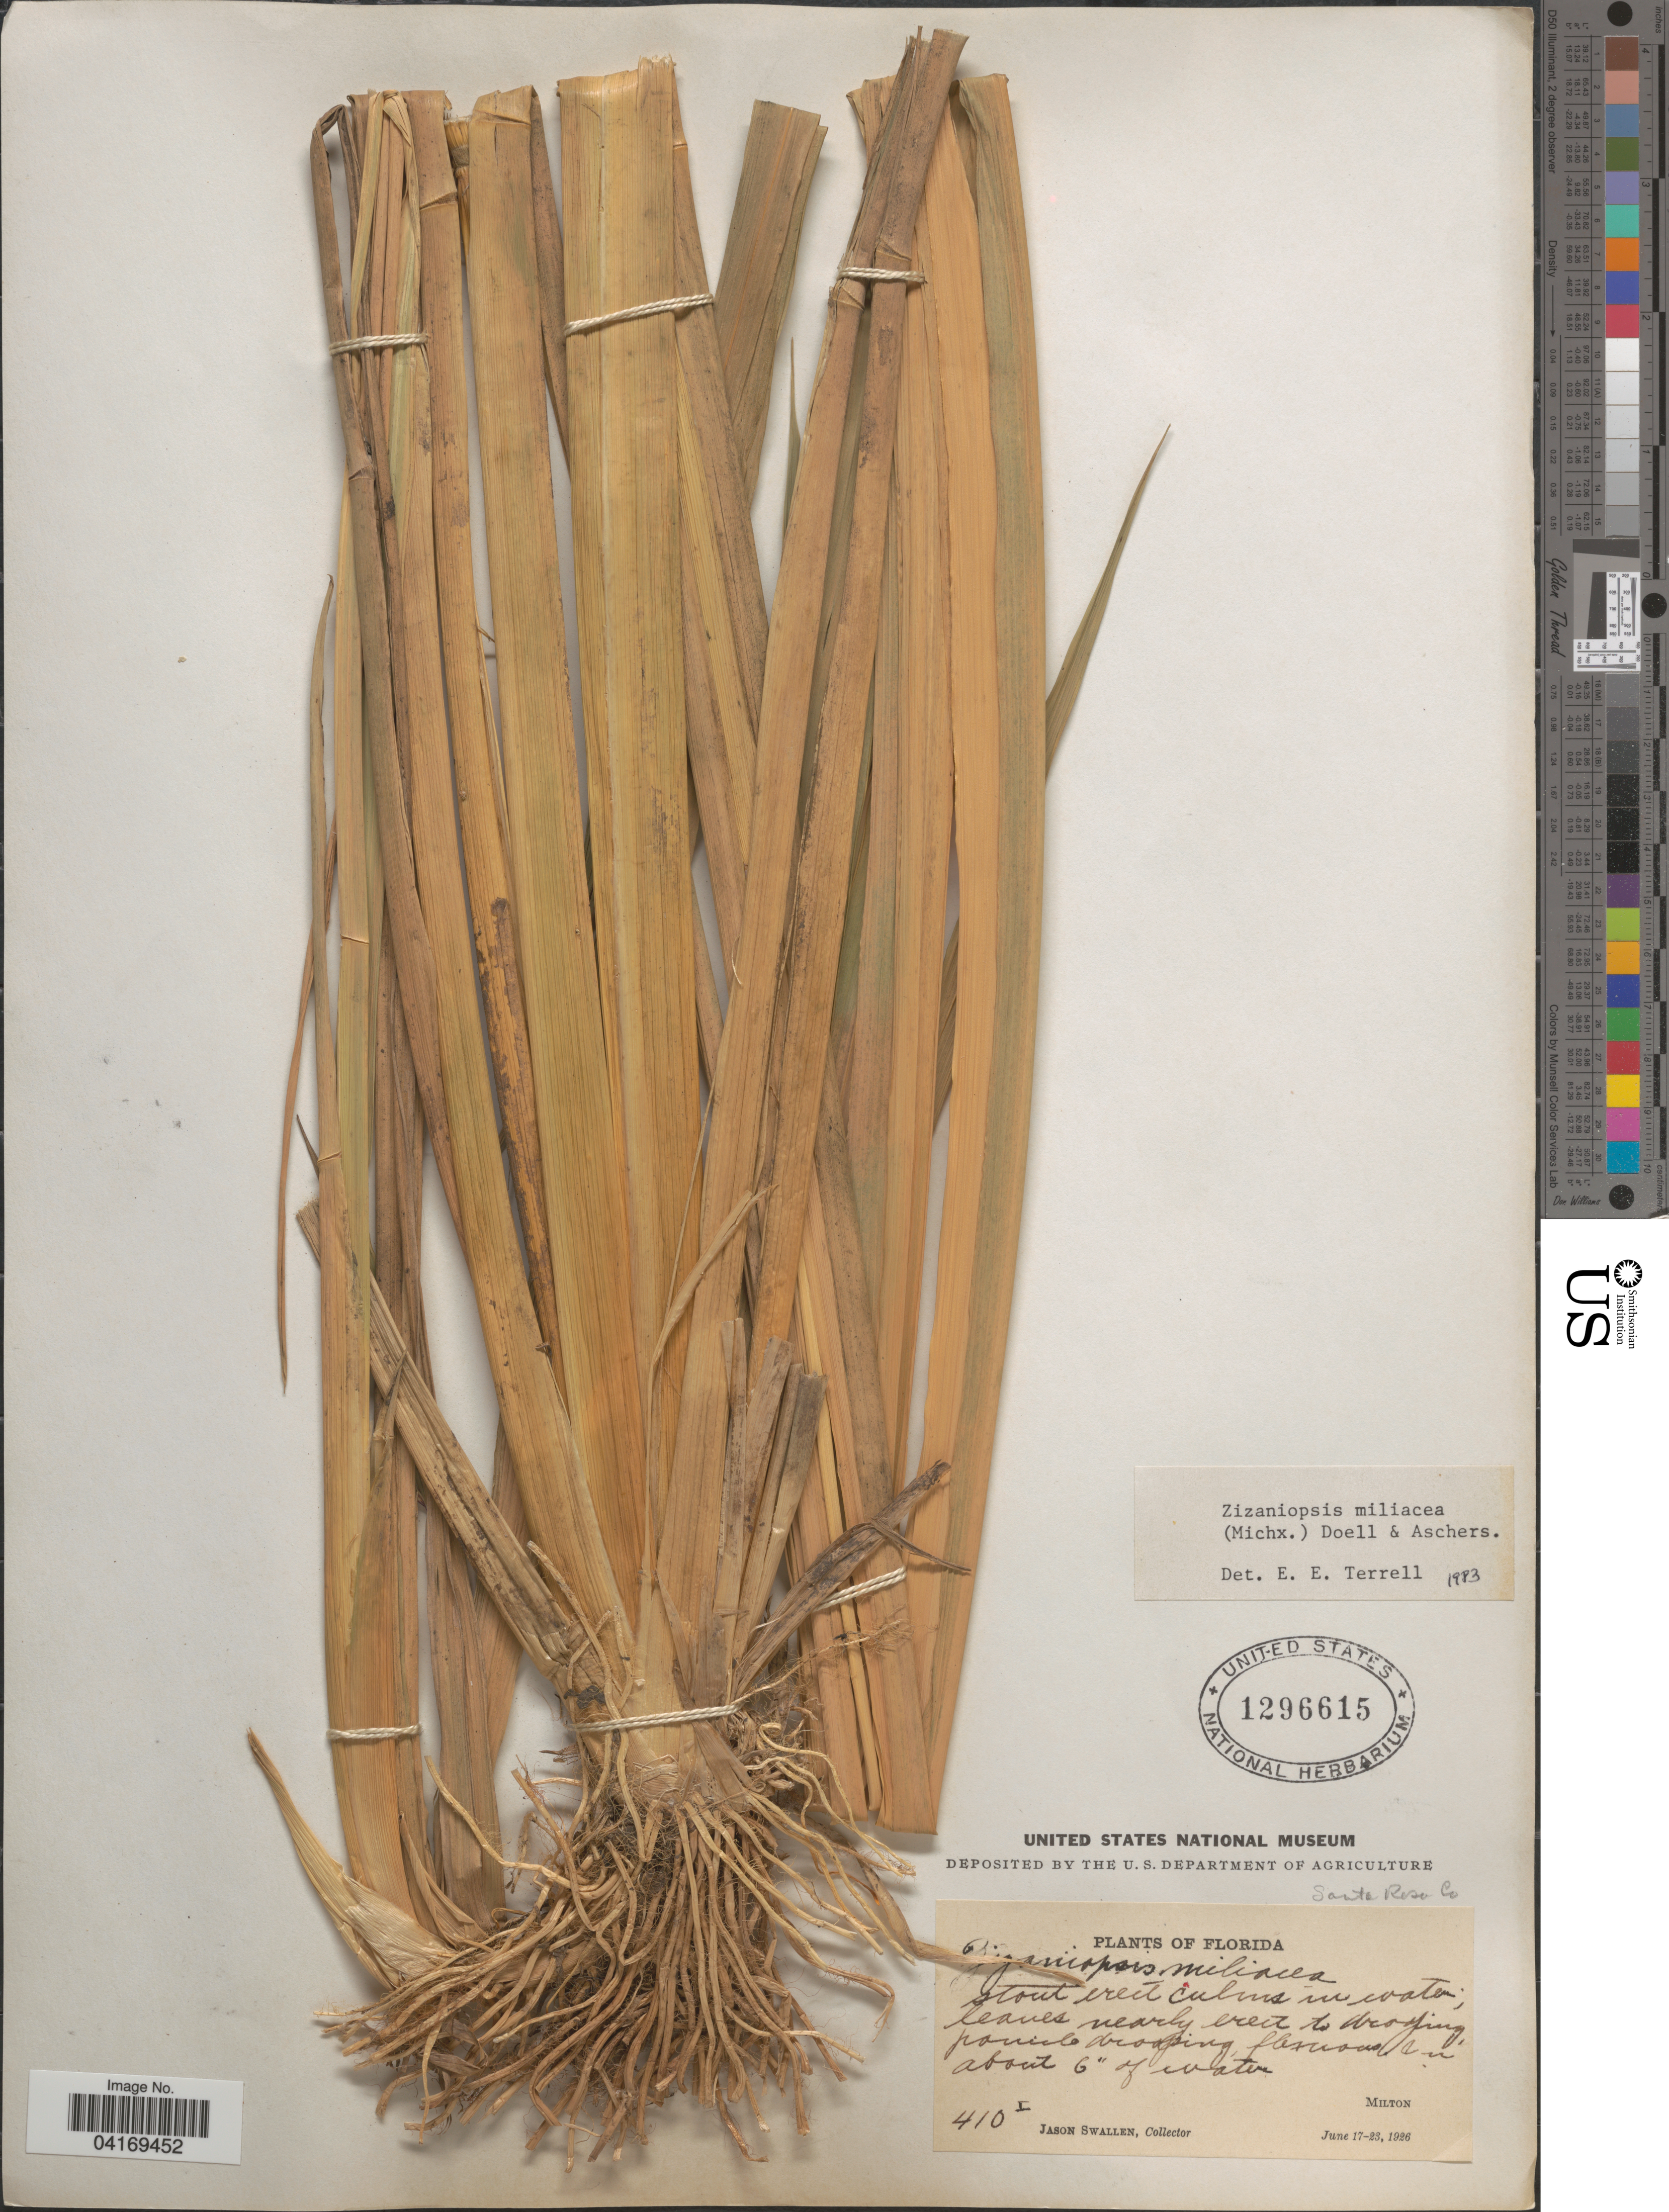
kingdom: Plantae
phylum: Tracheophyta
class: Liliopsida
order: Poales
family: Poaceae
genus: Zizaniopsis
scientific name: Zizaniopsis miliacea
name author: (Michx.) Döll & Asch.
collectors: J. R. Swallen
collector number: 410I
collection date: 1926-06-17/1926-06-23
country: United States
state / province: Florida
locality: Santa Rosa Co. Milton.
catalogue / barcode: US 1296615